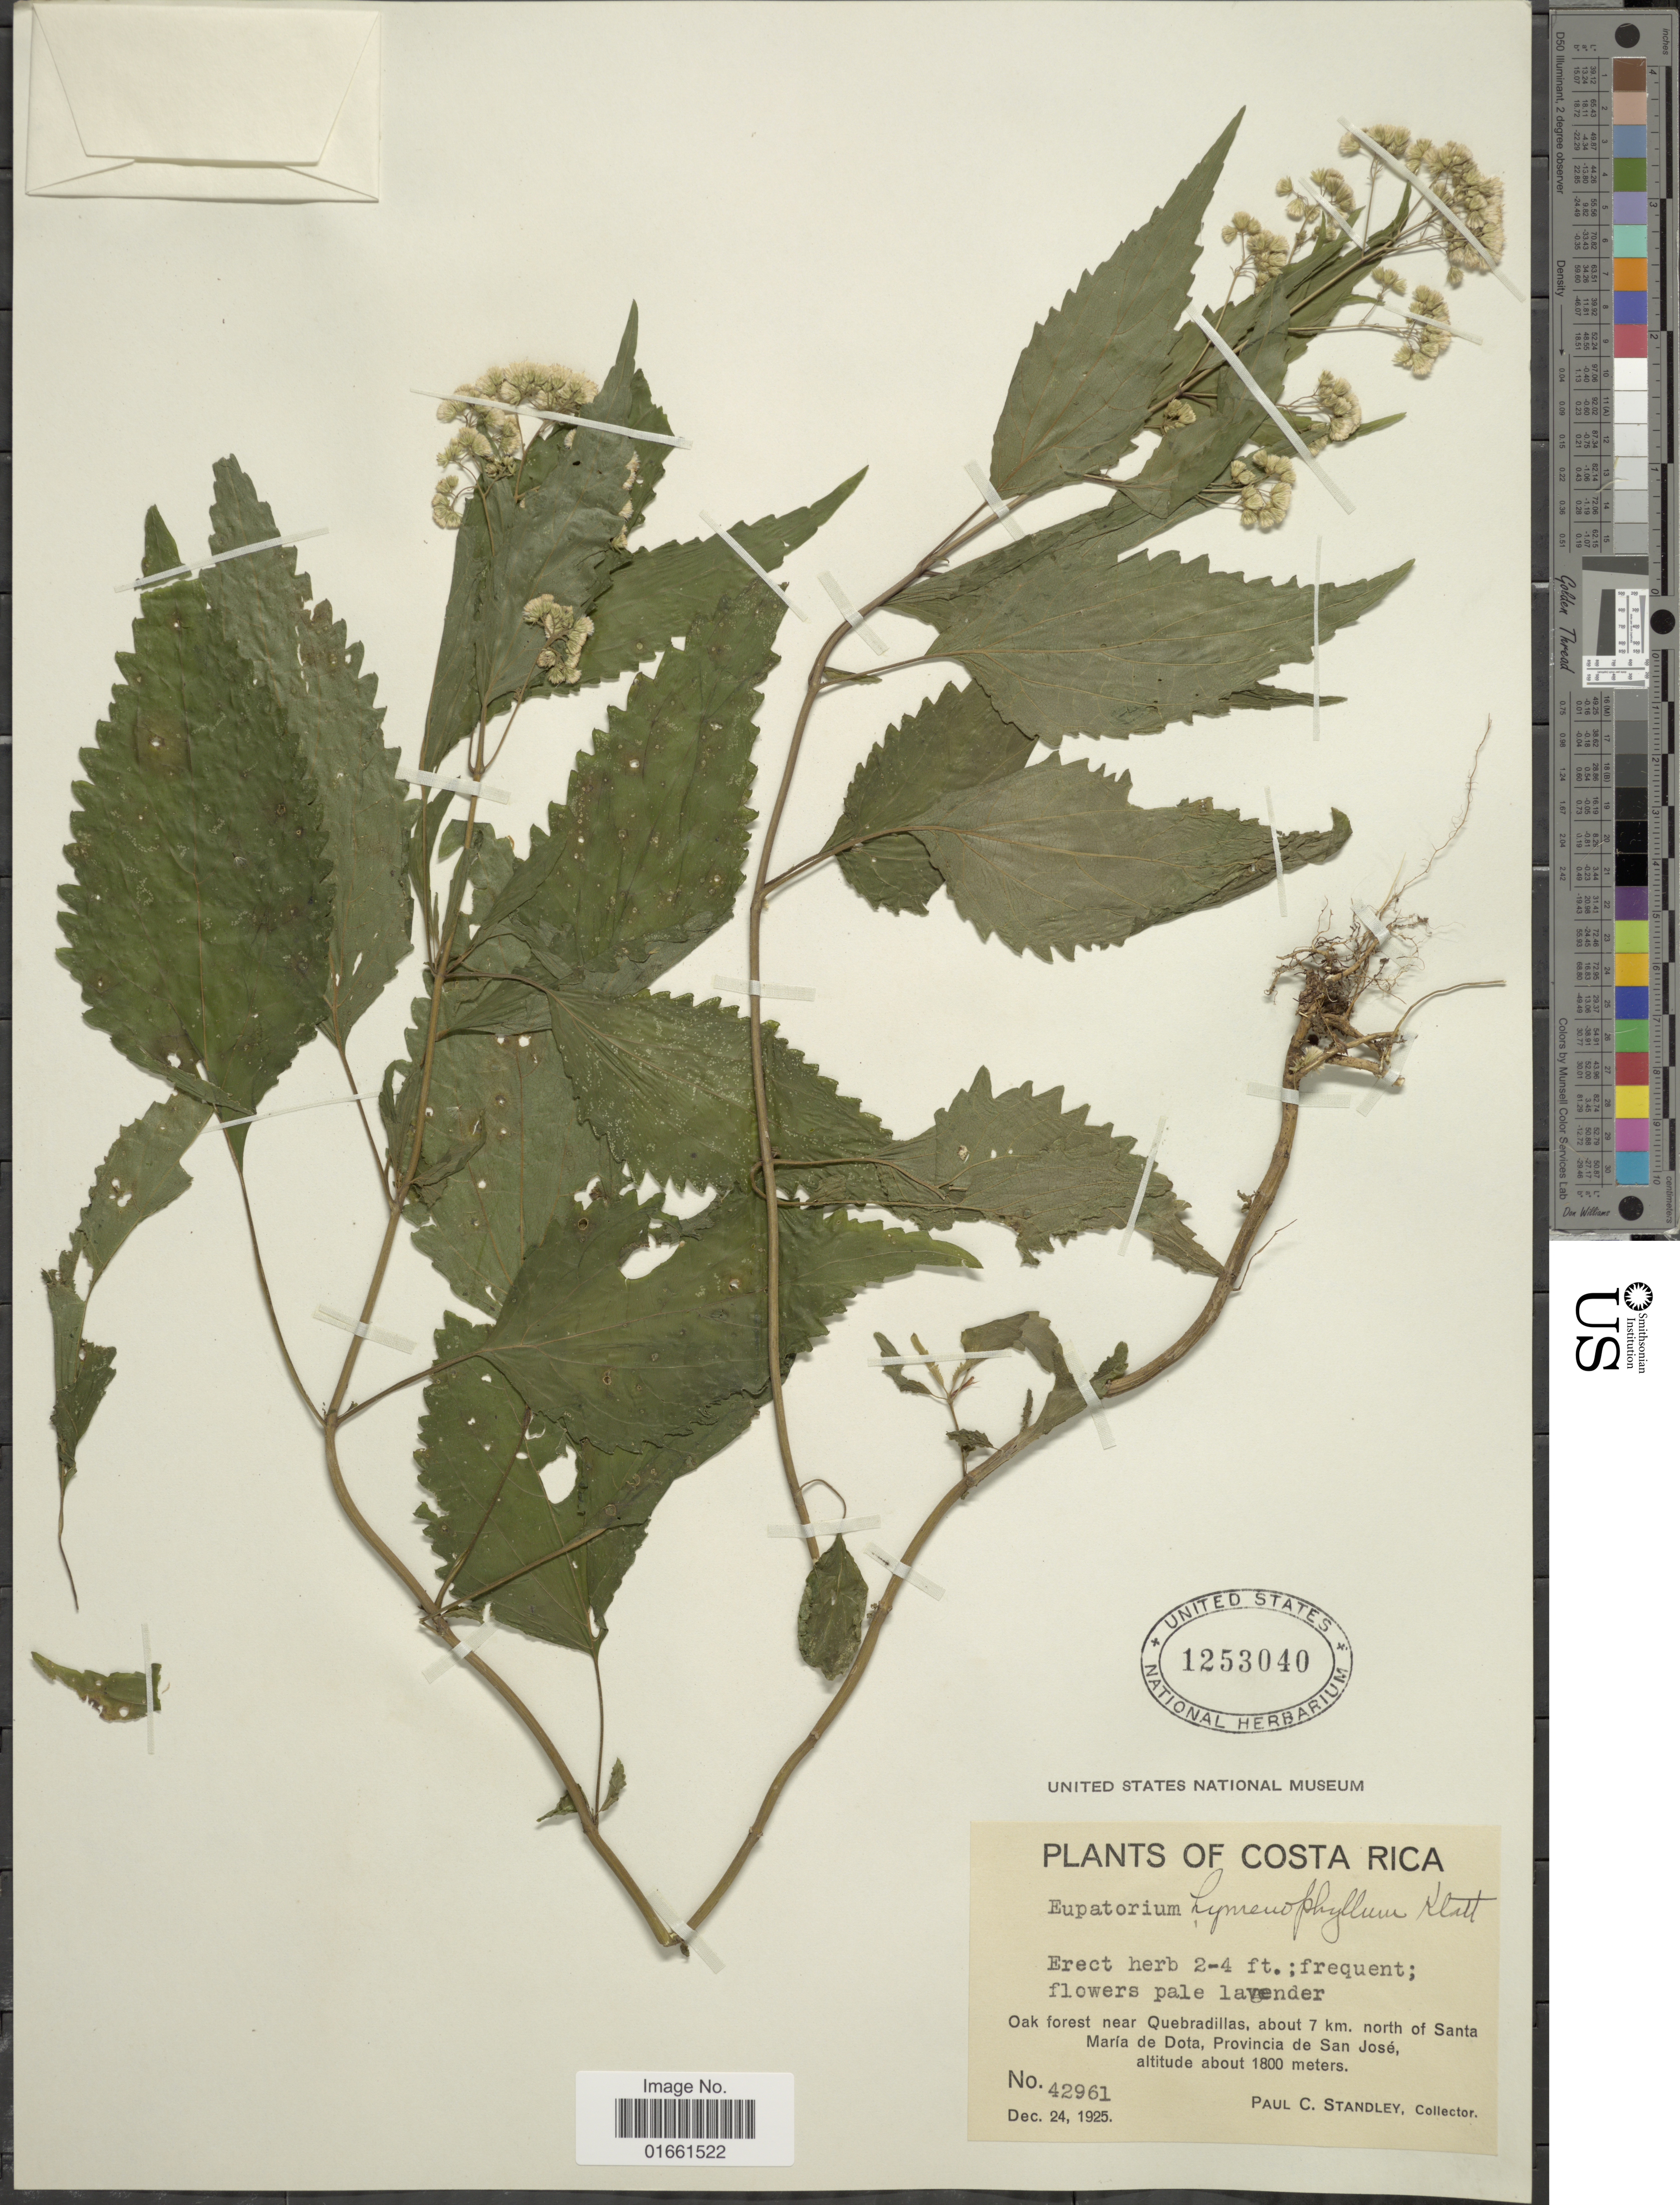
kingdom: Plantae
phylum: Tracheophyta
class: Magnoliopsida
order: Asterales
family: Asteraceae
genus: Fleischmannia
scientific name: Fleischmannia hymenophylla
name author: (Klatt) R.M. King & H. Rob.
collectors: P. C. Standley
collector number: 42961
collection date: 1925-12-24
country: Costa Rica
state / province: San José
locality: Oak forest near Quebradillas, about 7 km, north of Santa Maria de Dota, Provincia de San Jose.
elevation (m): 1800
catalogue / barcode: US 1253040